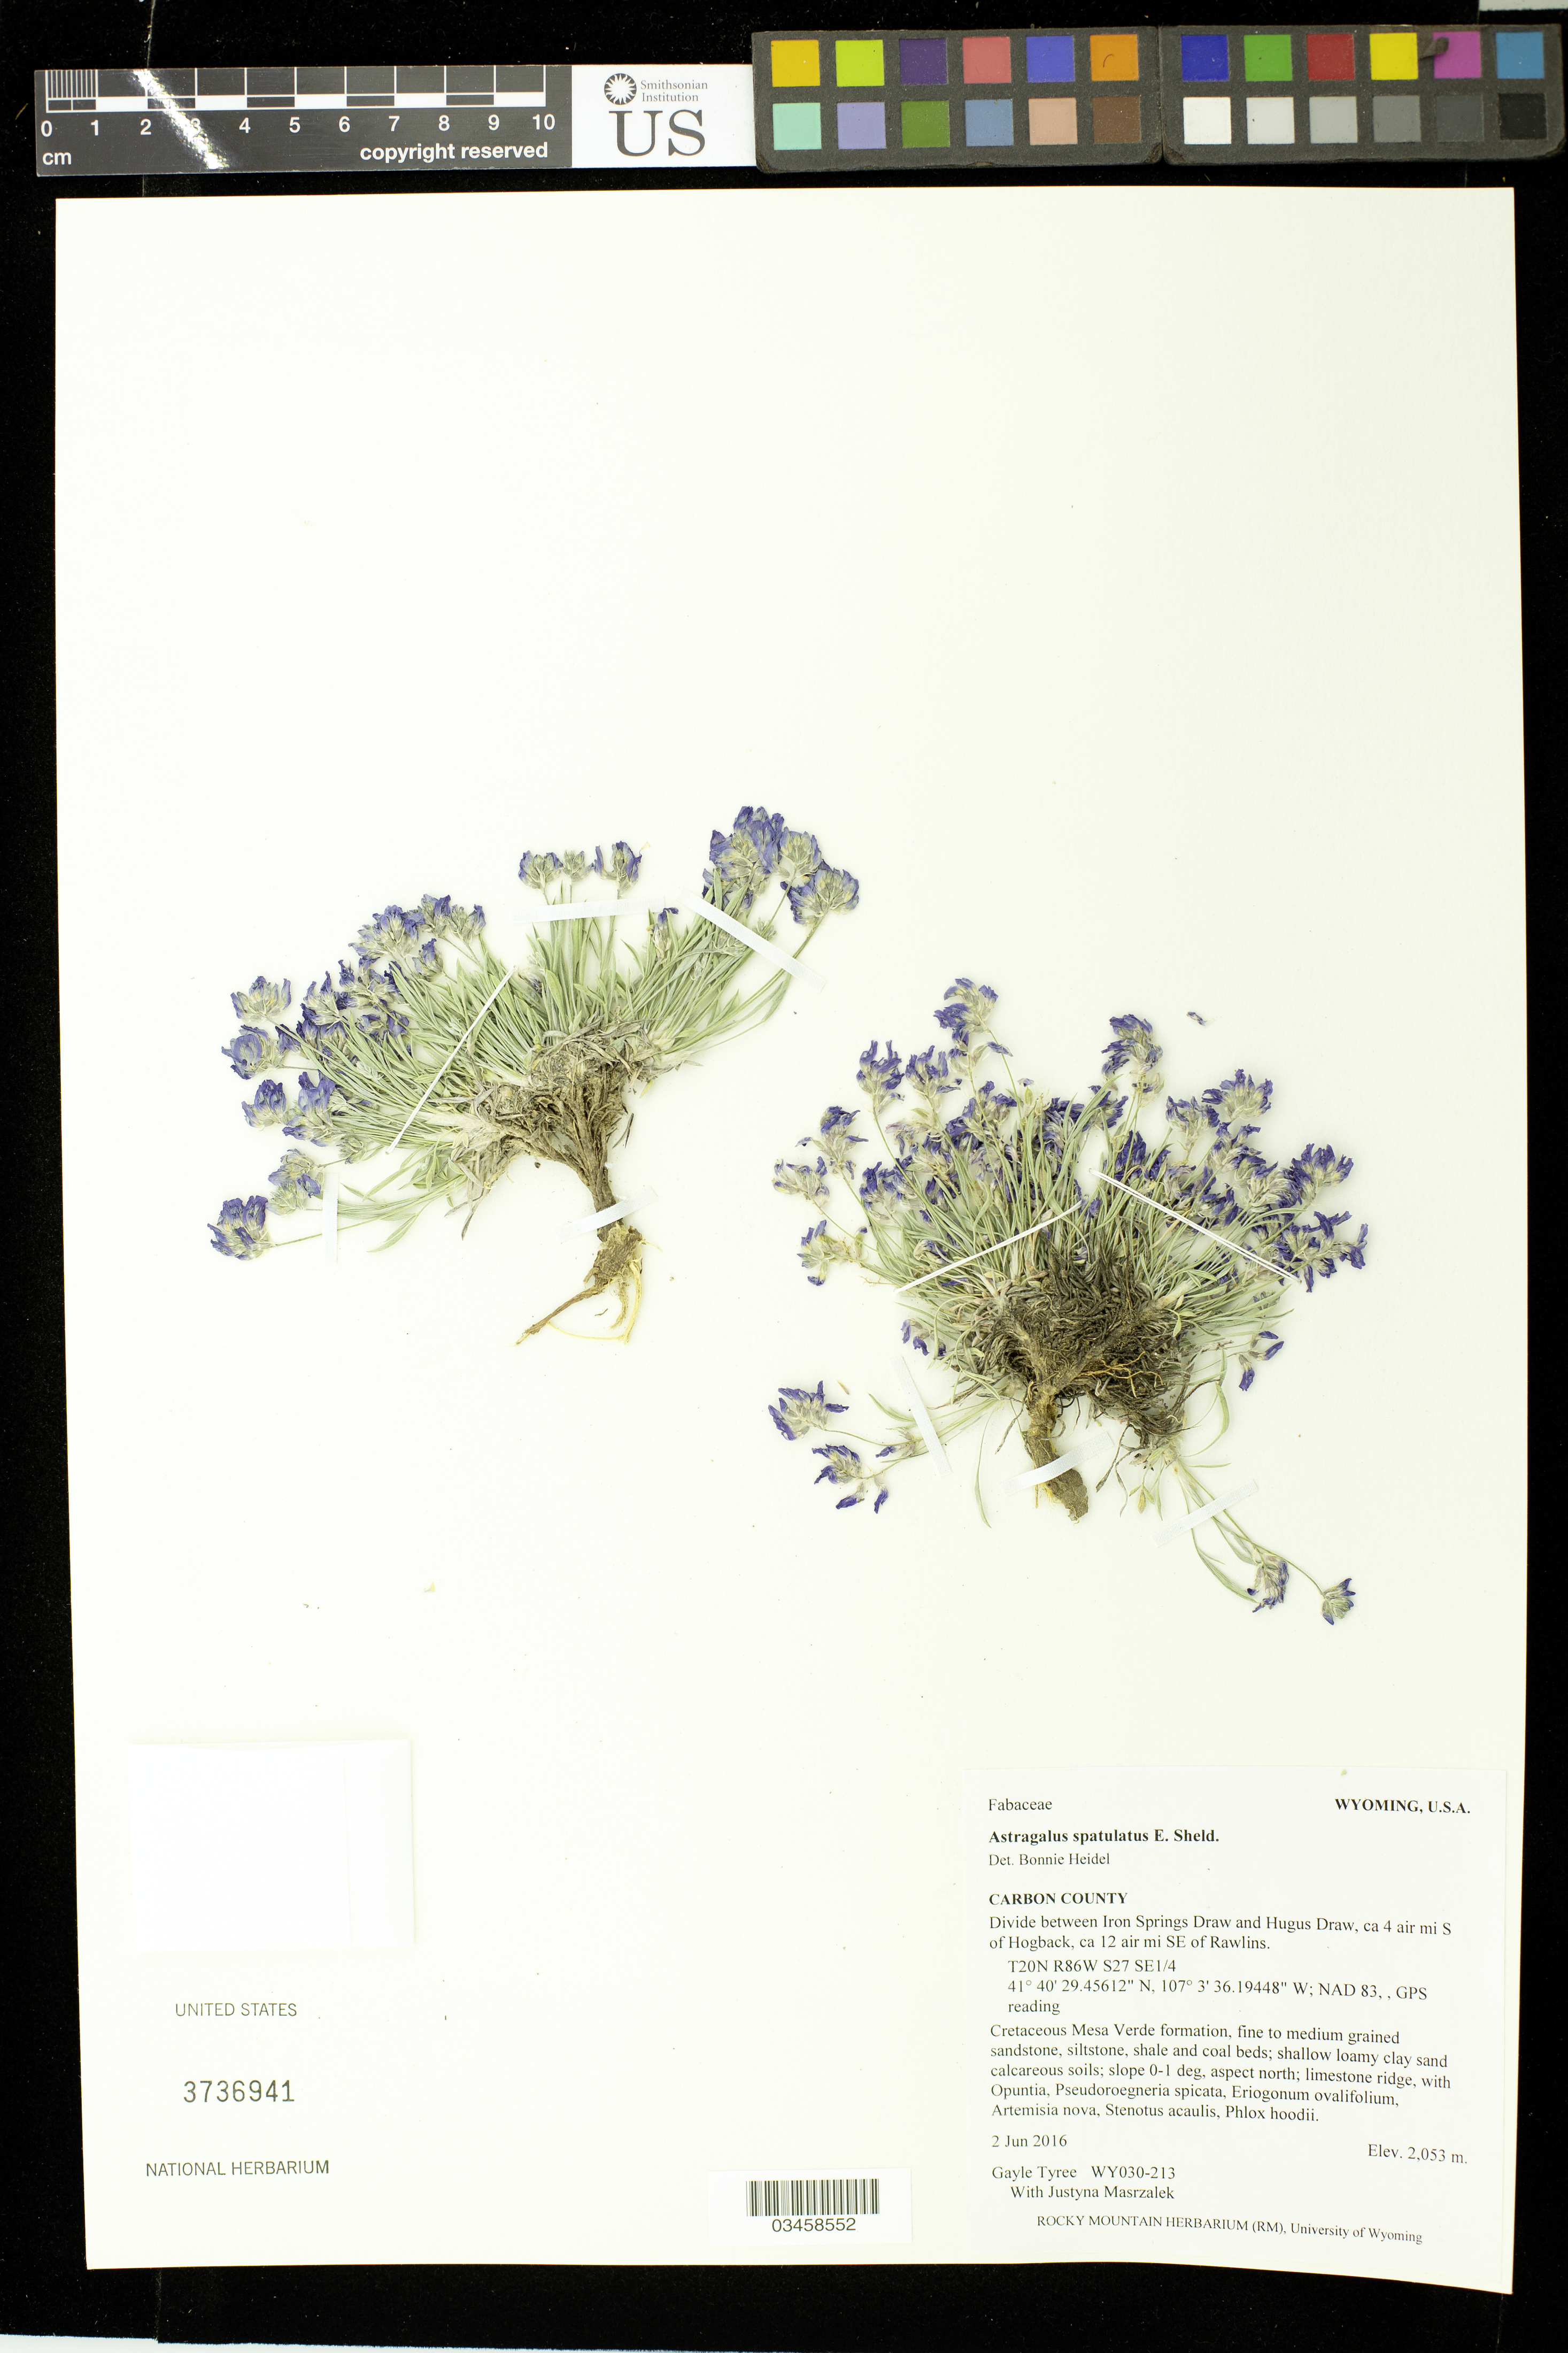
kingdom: Plantae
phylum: Tracheophyta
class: Magnoliopsida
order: Fabales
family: Fabaceae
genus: Astragalus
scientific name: Astragalus spatulatus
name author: E. Sheld.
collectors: G. Tyree & J. Marszalek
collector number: WY030-213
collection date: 2016-06-02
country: United States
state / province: Wyoming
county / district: Carbon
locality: Divide between Iron Springs Draw and Hugus Draw, 4 air mi. S of Hogback, 12 air mi. SE of Rawlins. T20N R86W S27 SE1/4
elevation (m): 2053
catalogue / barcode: US 3736941